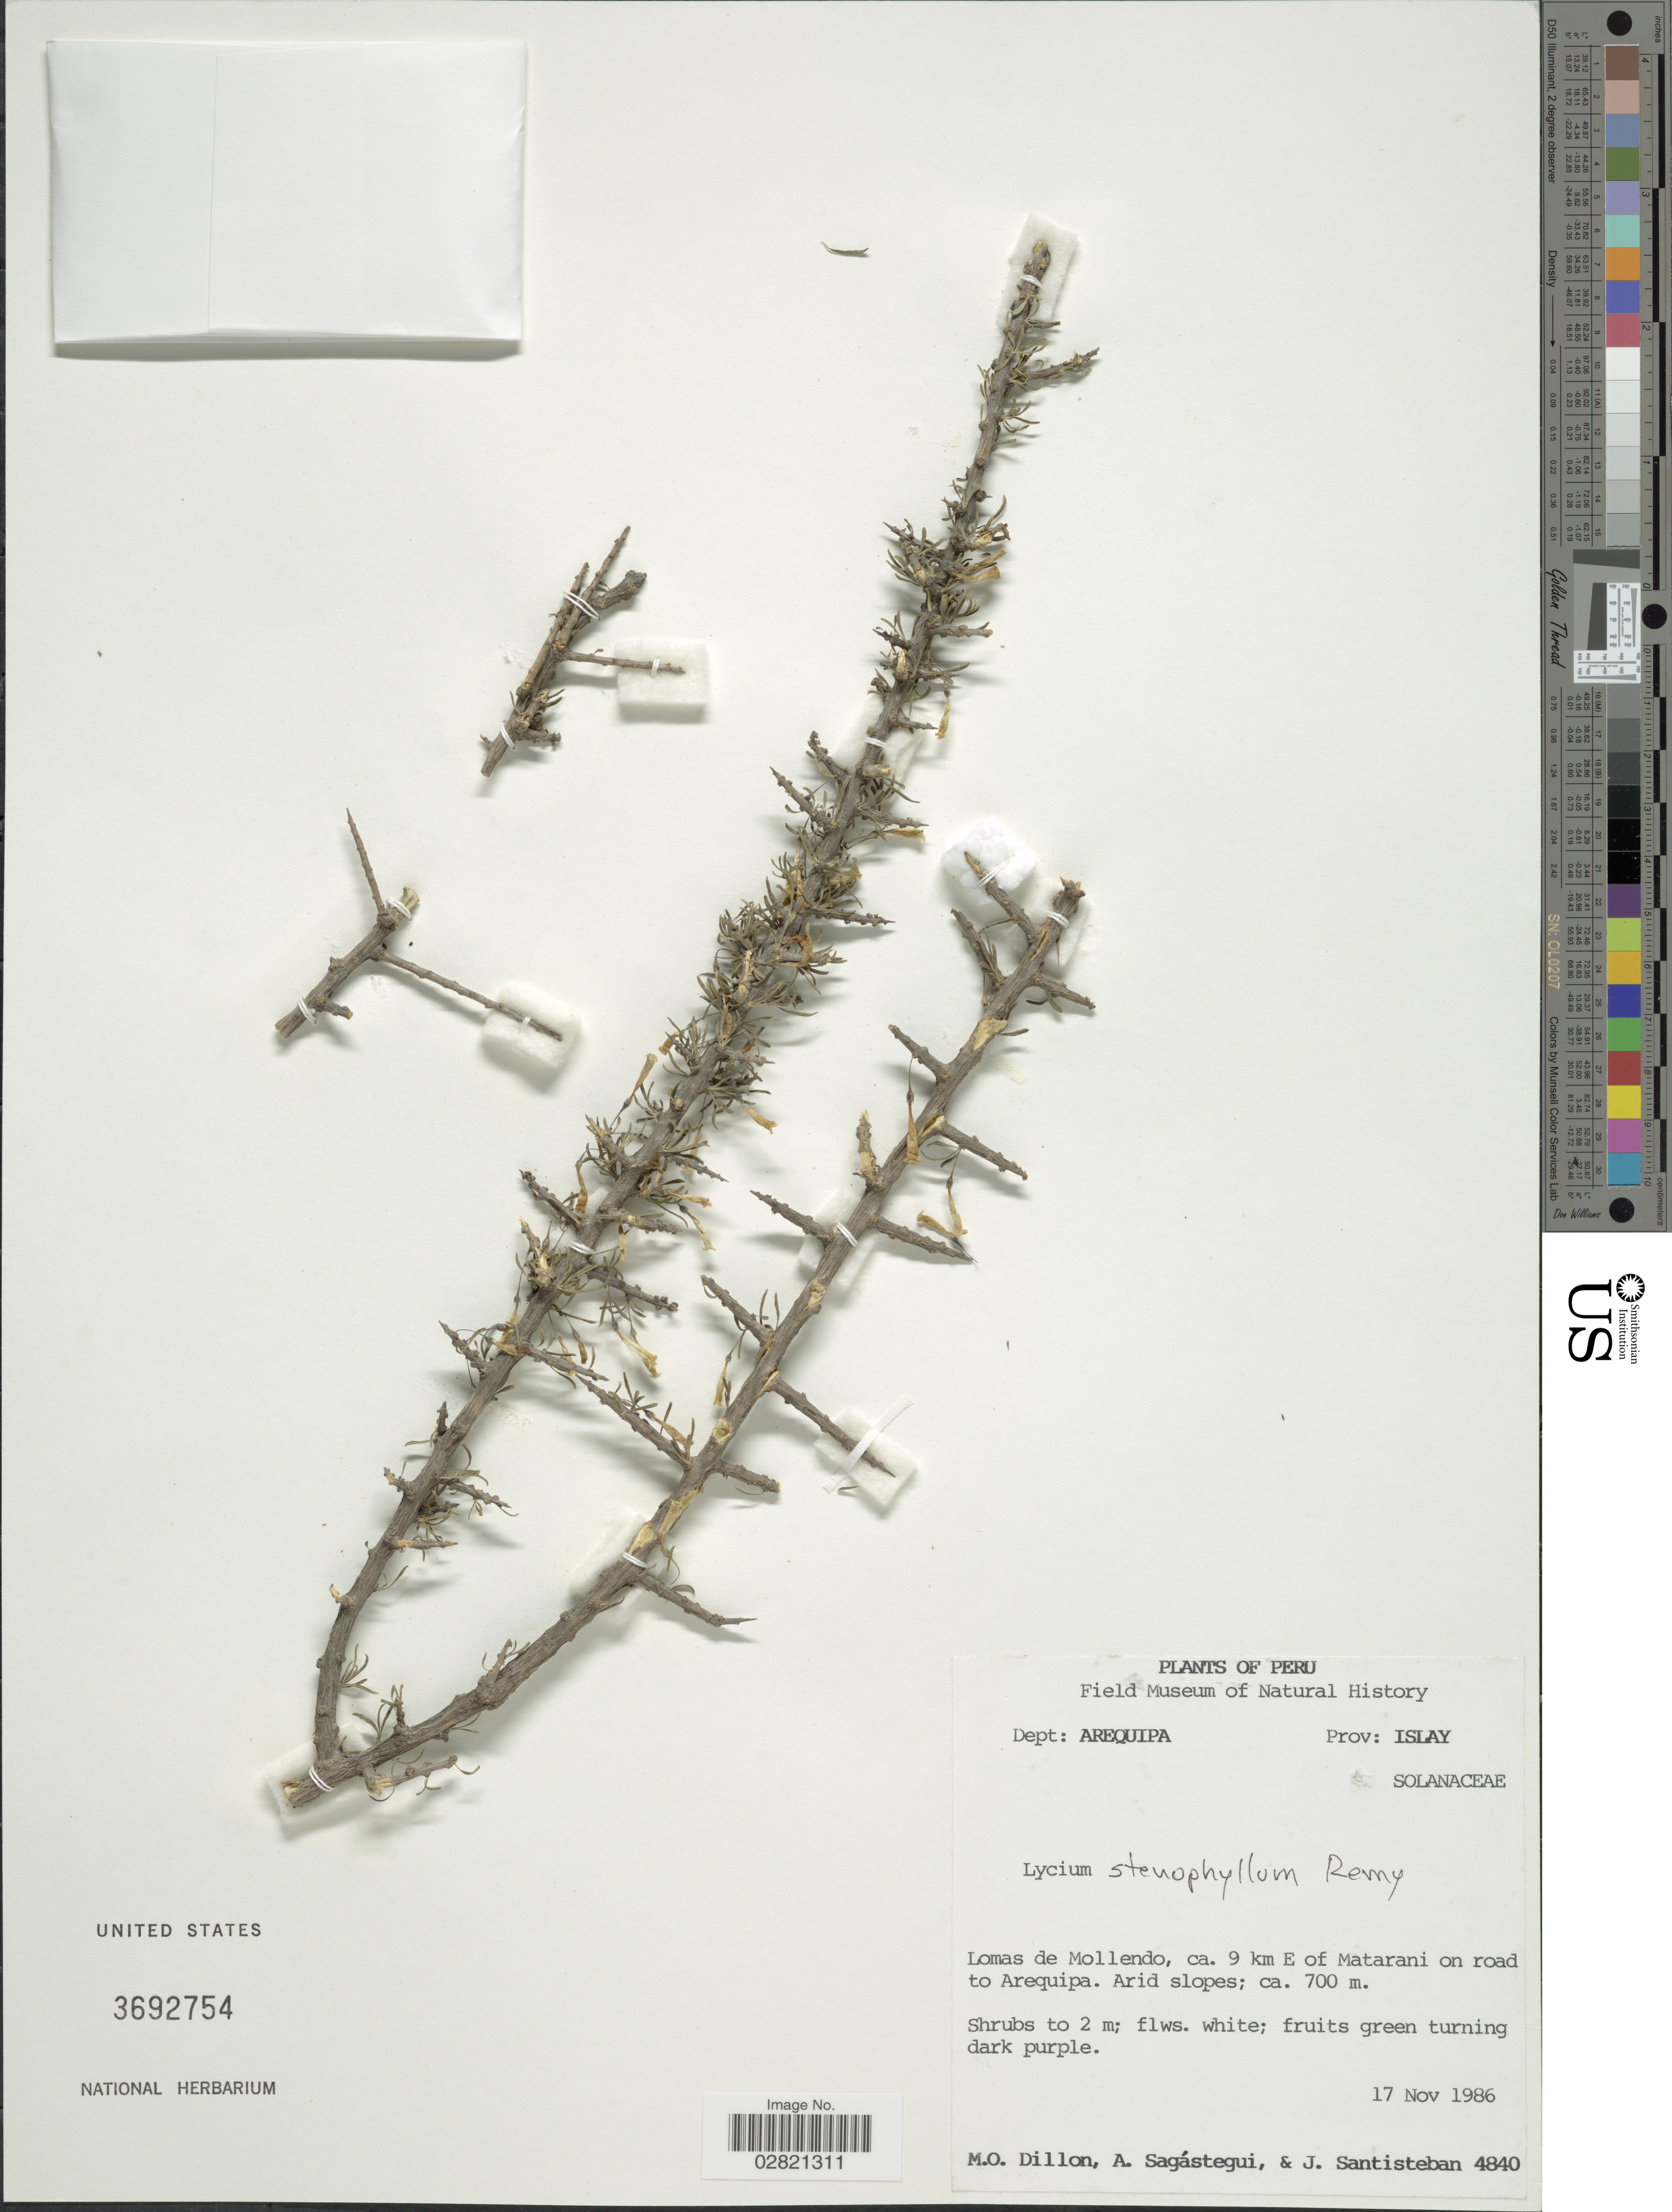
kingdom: Plantae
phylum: Tracheophyta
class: Magnoliopsida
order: Solanales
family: Solanaceae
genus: Lycium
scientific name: Lycium stenophyllum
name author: J. Rémy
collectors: M. O. Dillon, A. Sagastegui & J. Santisteban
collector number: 4840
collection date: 1986-11-17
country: Peru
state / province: Arequipa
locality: Dept: Arequipa, Prov: Islay, Lomas de Mollendo, ca. 9 km E of Matarani on road to Arequipa.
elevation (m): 700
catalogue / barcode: US 3692754